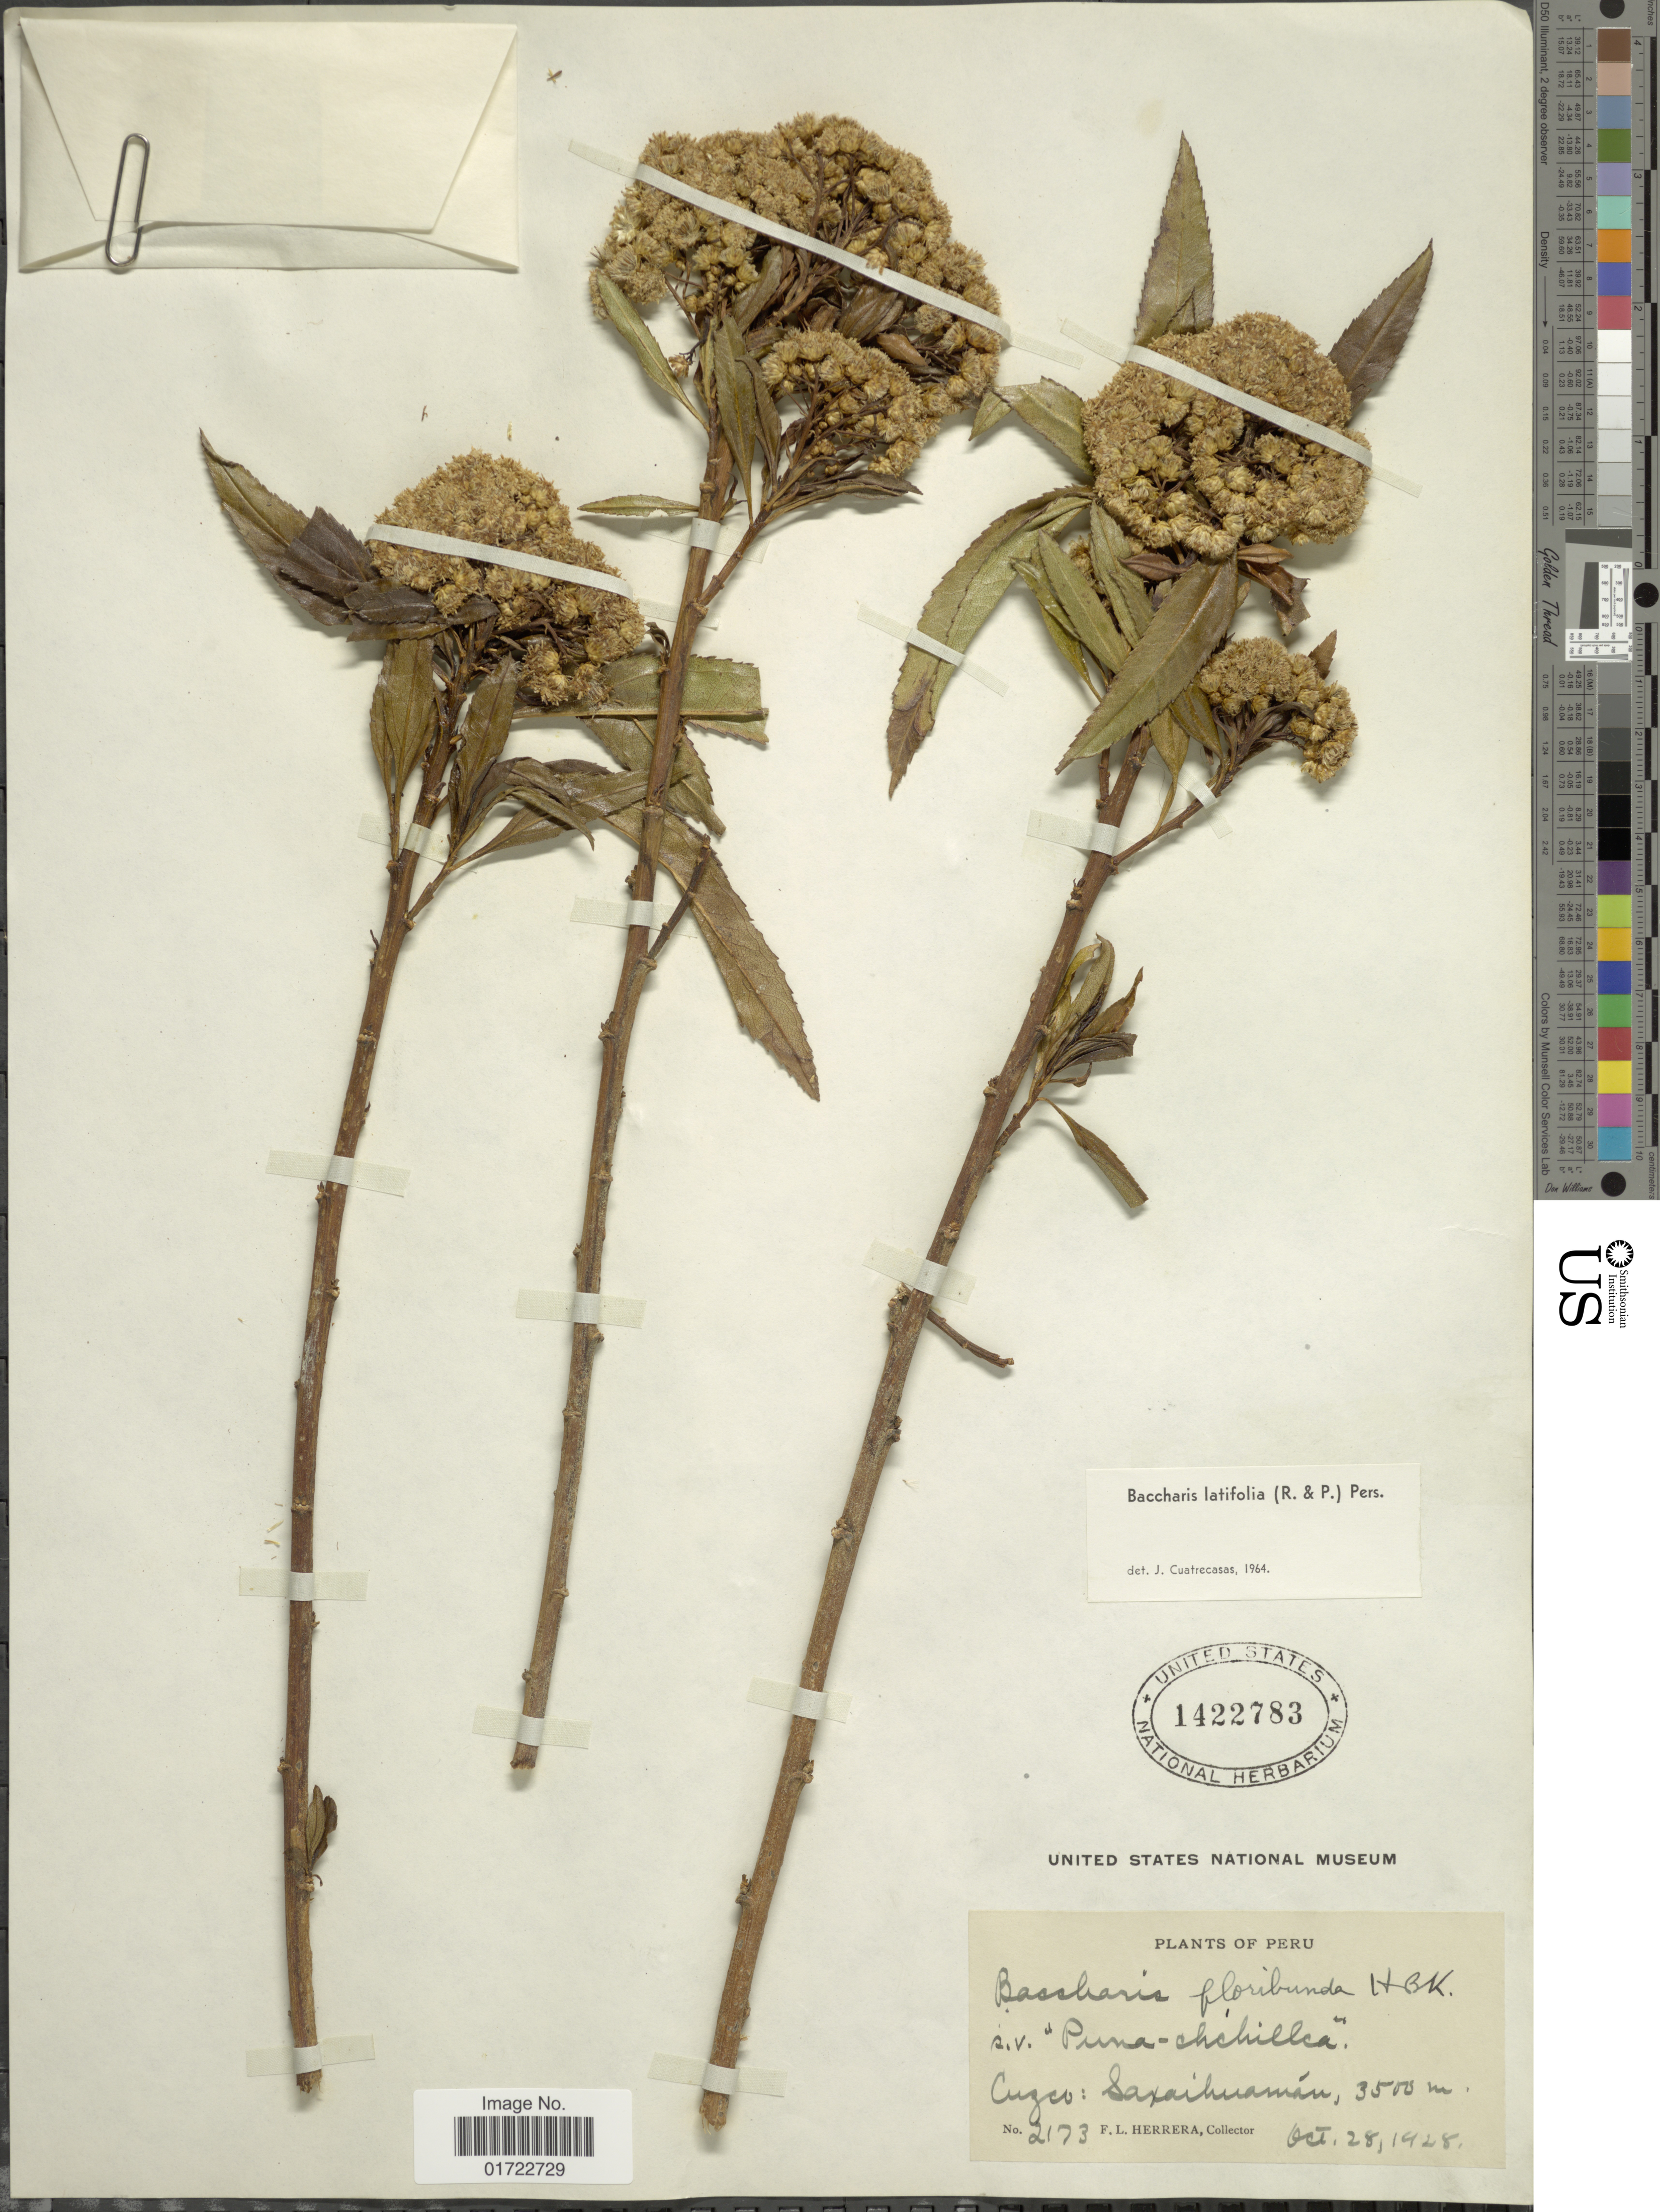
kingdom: Plantae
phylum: Tracheophyta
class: Magnoliopsida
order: Asterales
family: Asteraceae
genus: Baccharis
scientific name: Baccharis latifolia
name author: (Ruiz & Pav.) Pers.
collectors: F. L. Herrera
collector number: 2173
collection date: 1928-10-29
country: Peru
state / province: Cusco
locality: Cuzco, Saxaihuamán.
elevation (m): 3500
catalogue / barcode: US 1422783